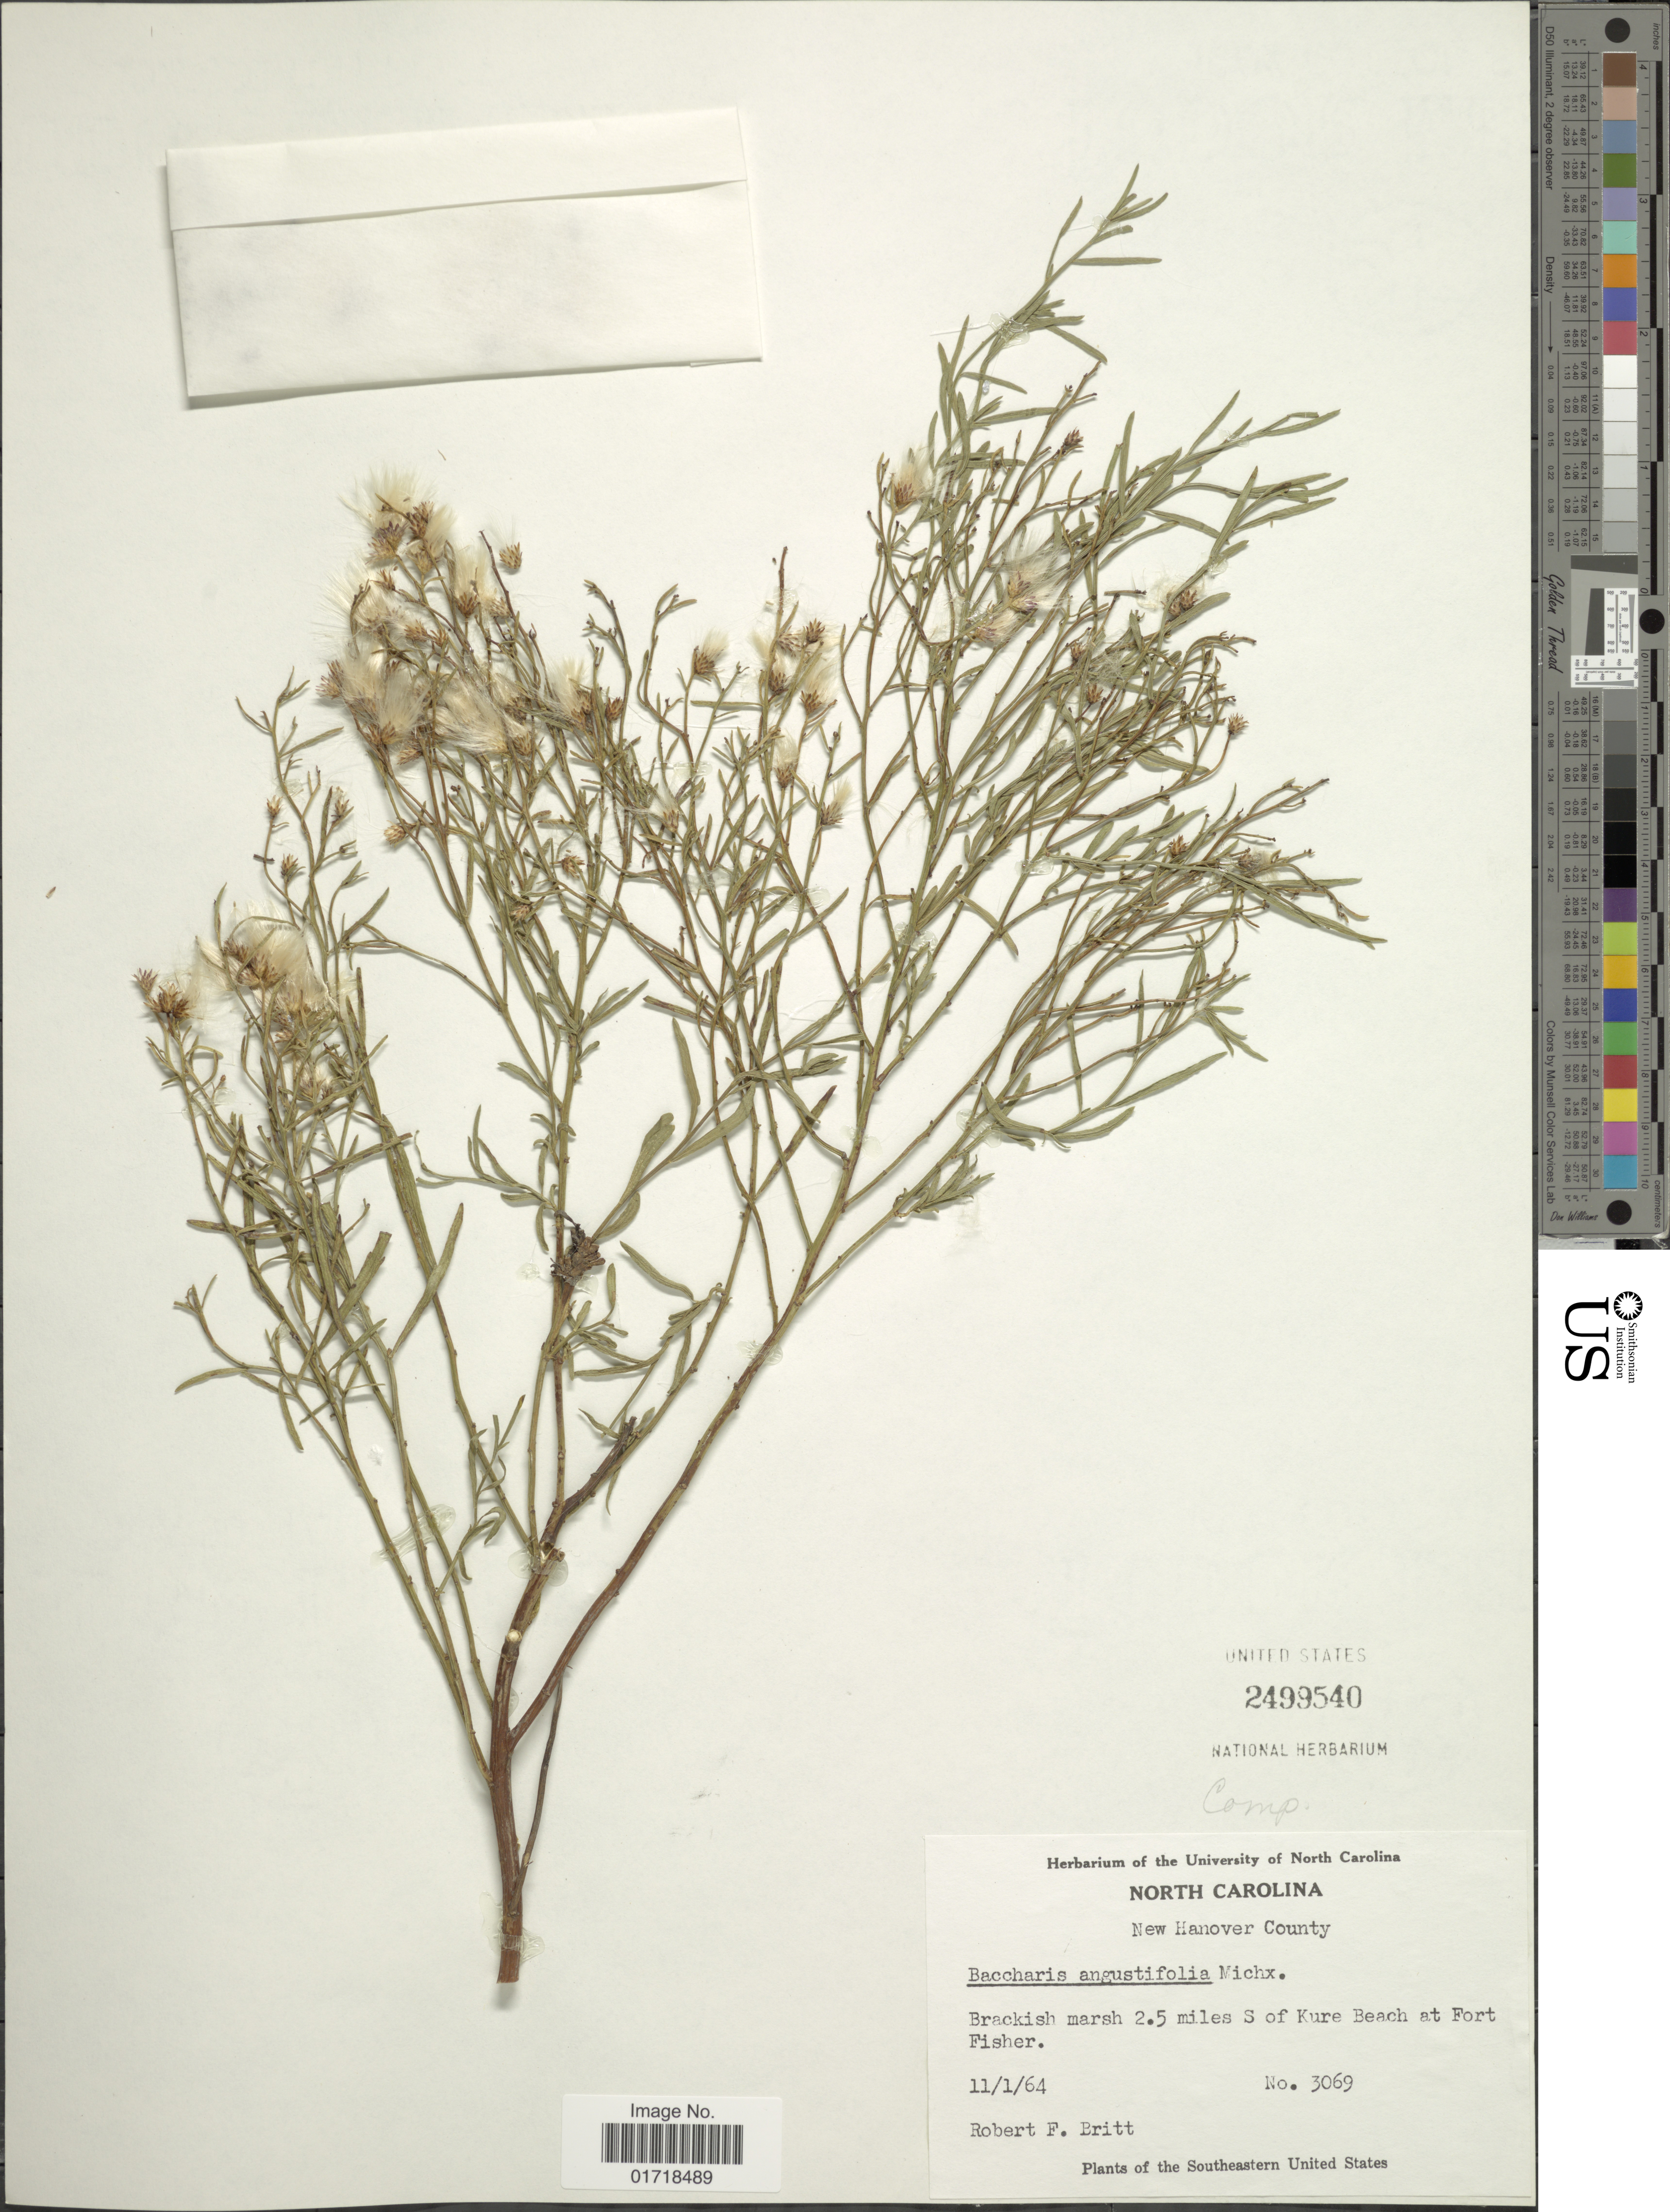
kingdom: Plantae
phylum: Tracheophyta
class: Magnoliopsida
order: Asterales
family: Asteraceae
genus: Baccharis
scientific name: Baccharis angustifolia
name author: Michx.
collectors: R. Britt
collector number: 3069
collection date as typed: Transcribed d/m/y: 11/1/64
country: United States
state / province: North Carolina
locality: New Hanover County, Brackish marsh 2.5 miles S of Kure Beach at Fort Fisher.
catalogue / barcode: US 2499540